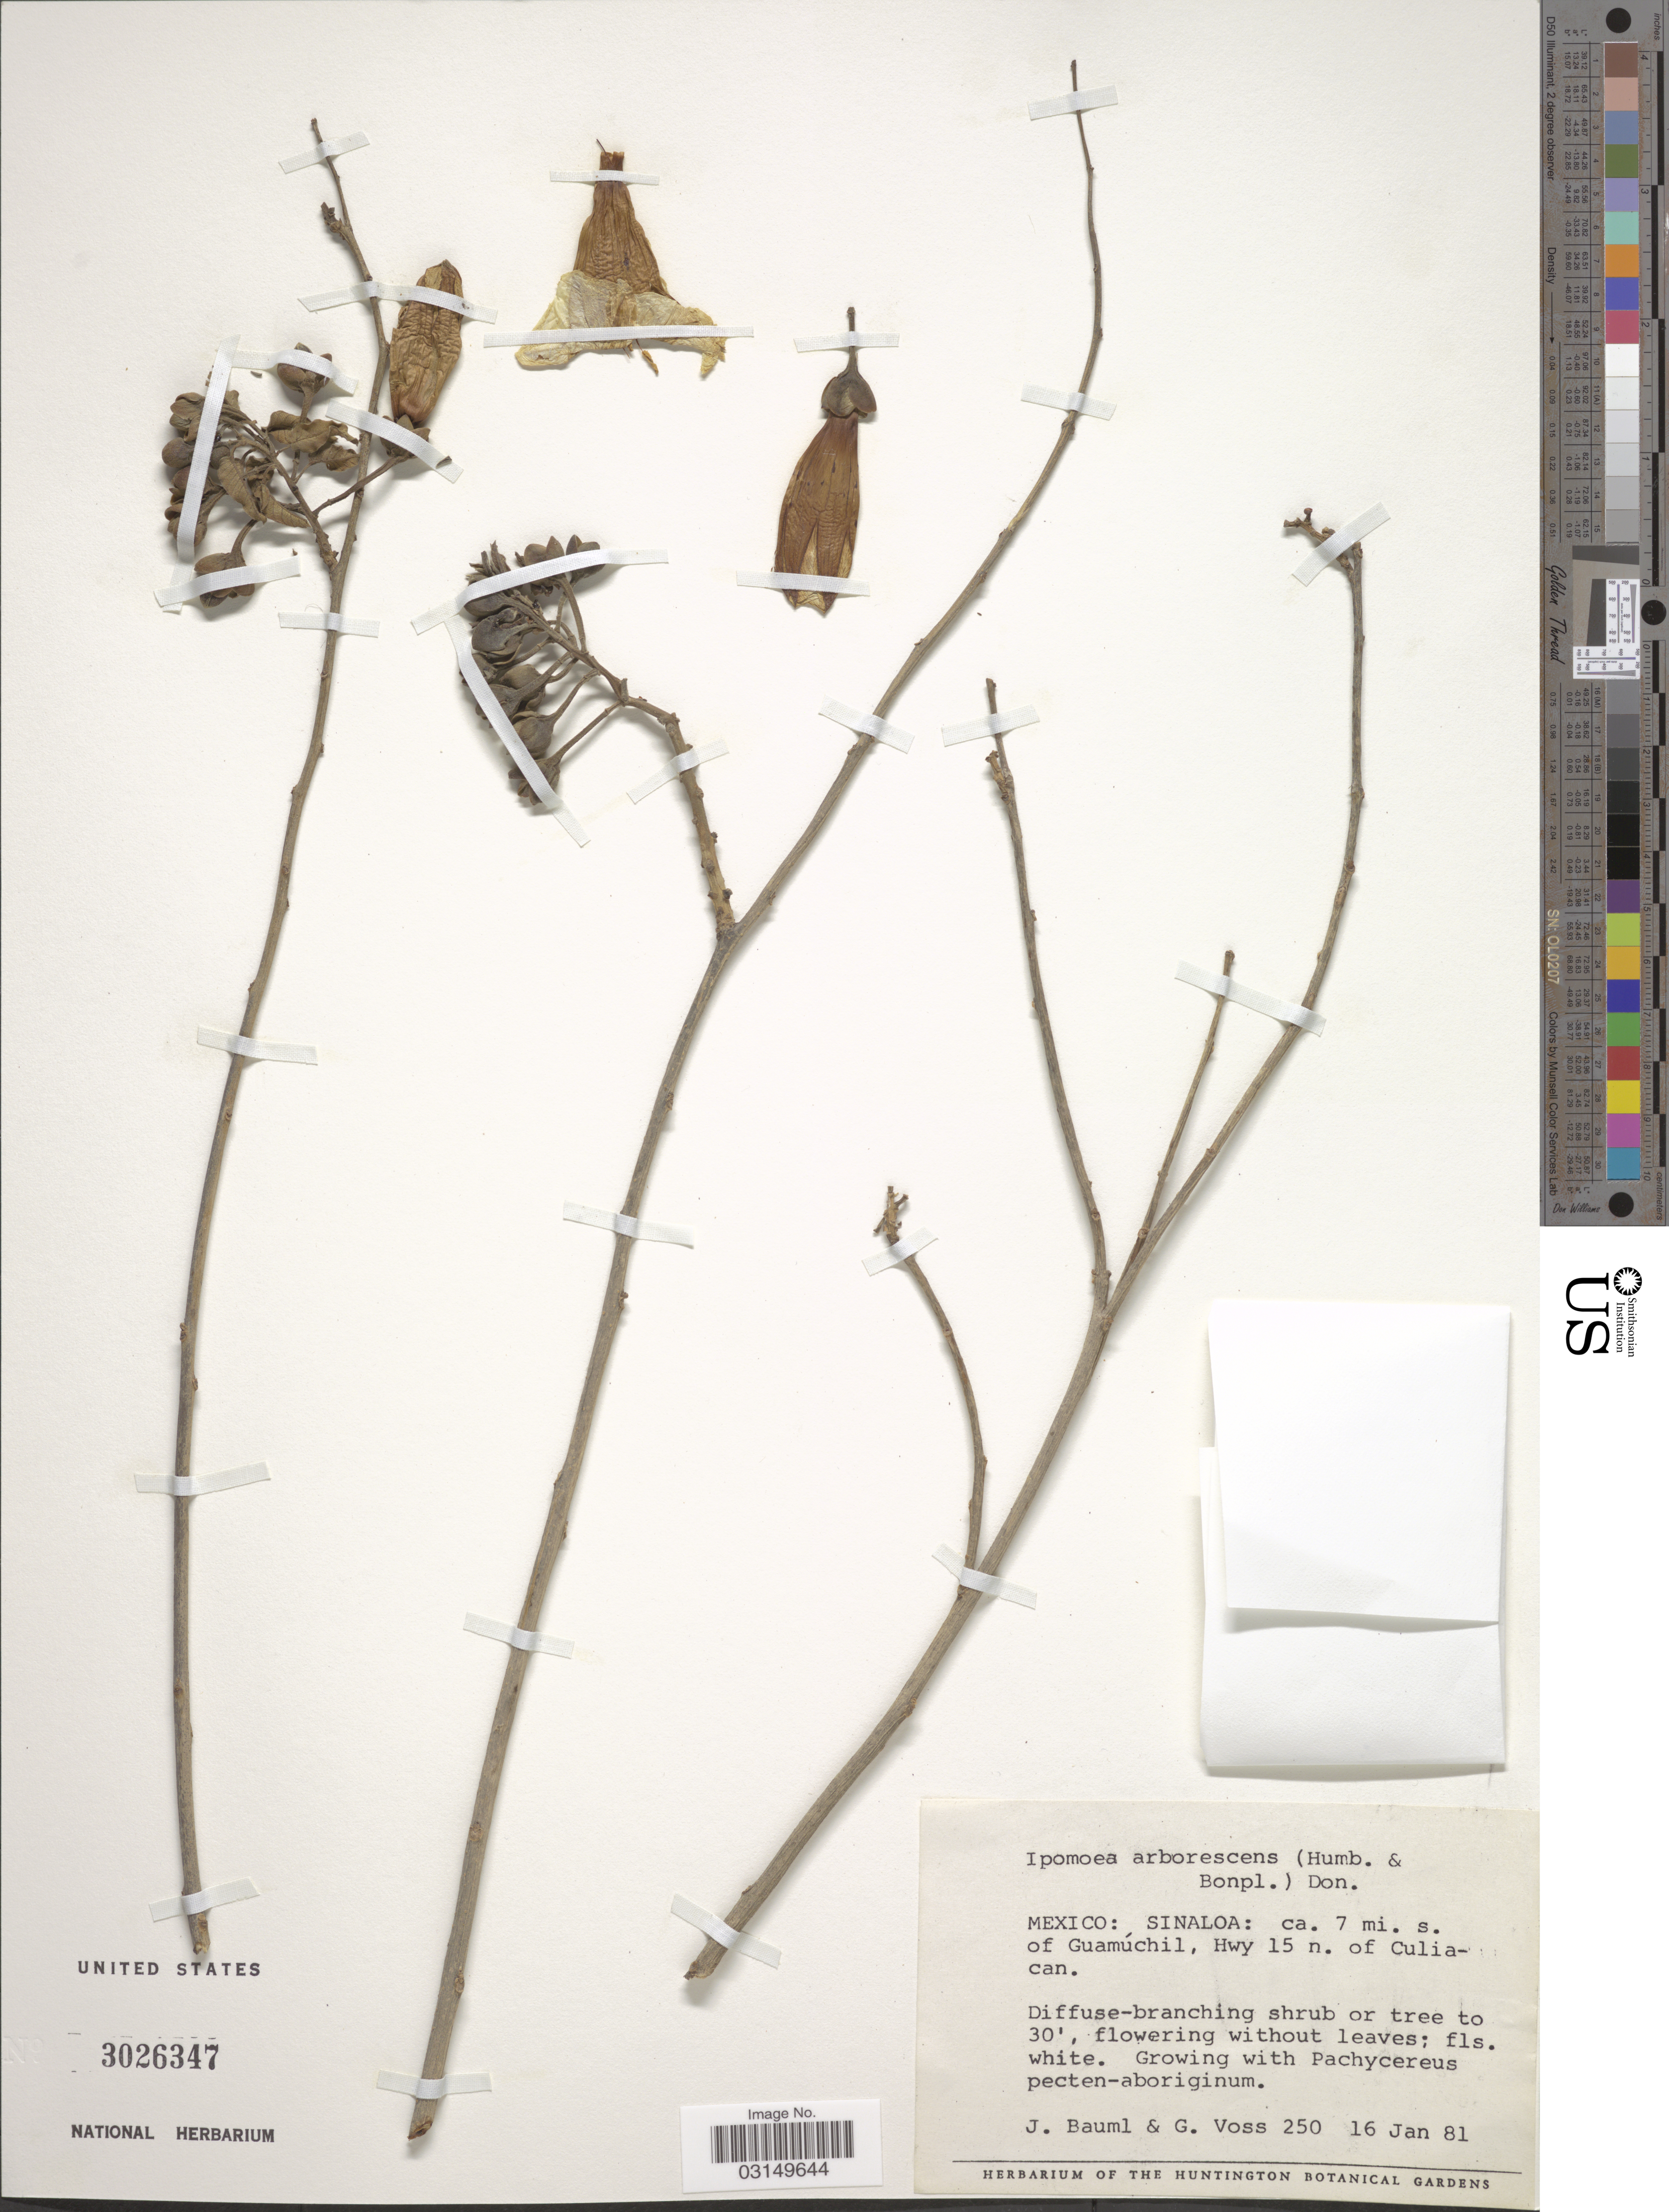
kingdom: Plantae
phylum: Tracheophyta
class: Magnoliopsida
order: Solanales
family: Convolvulaceae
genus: Ipomoea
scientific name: Ipomoea arborescens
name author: (Humb. & Bonpl. ex Willd.) G. Don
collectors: J. Bauml & G. Voss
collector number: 250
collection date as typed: Transcribed d/m/y: 16/1/81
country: Mexico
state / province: Sinaloa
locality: Ca. 7 mi. s. of Guamúchil, Hwy 15 n. of Culiacan.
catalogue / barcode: US 3026347